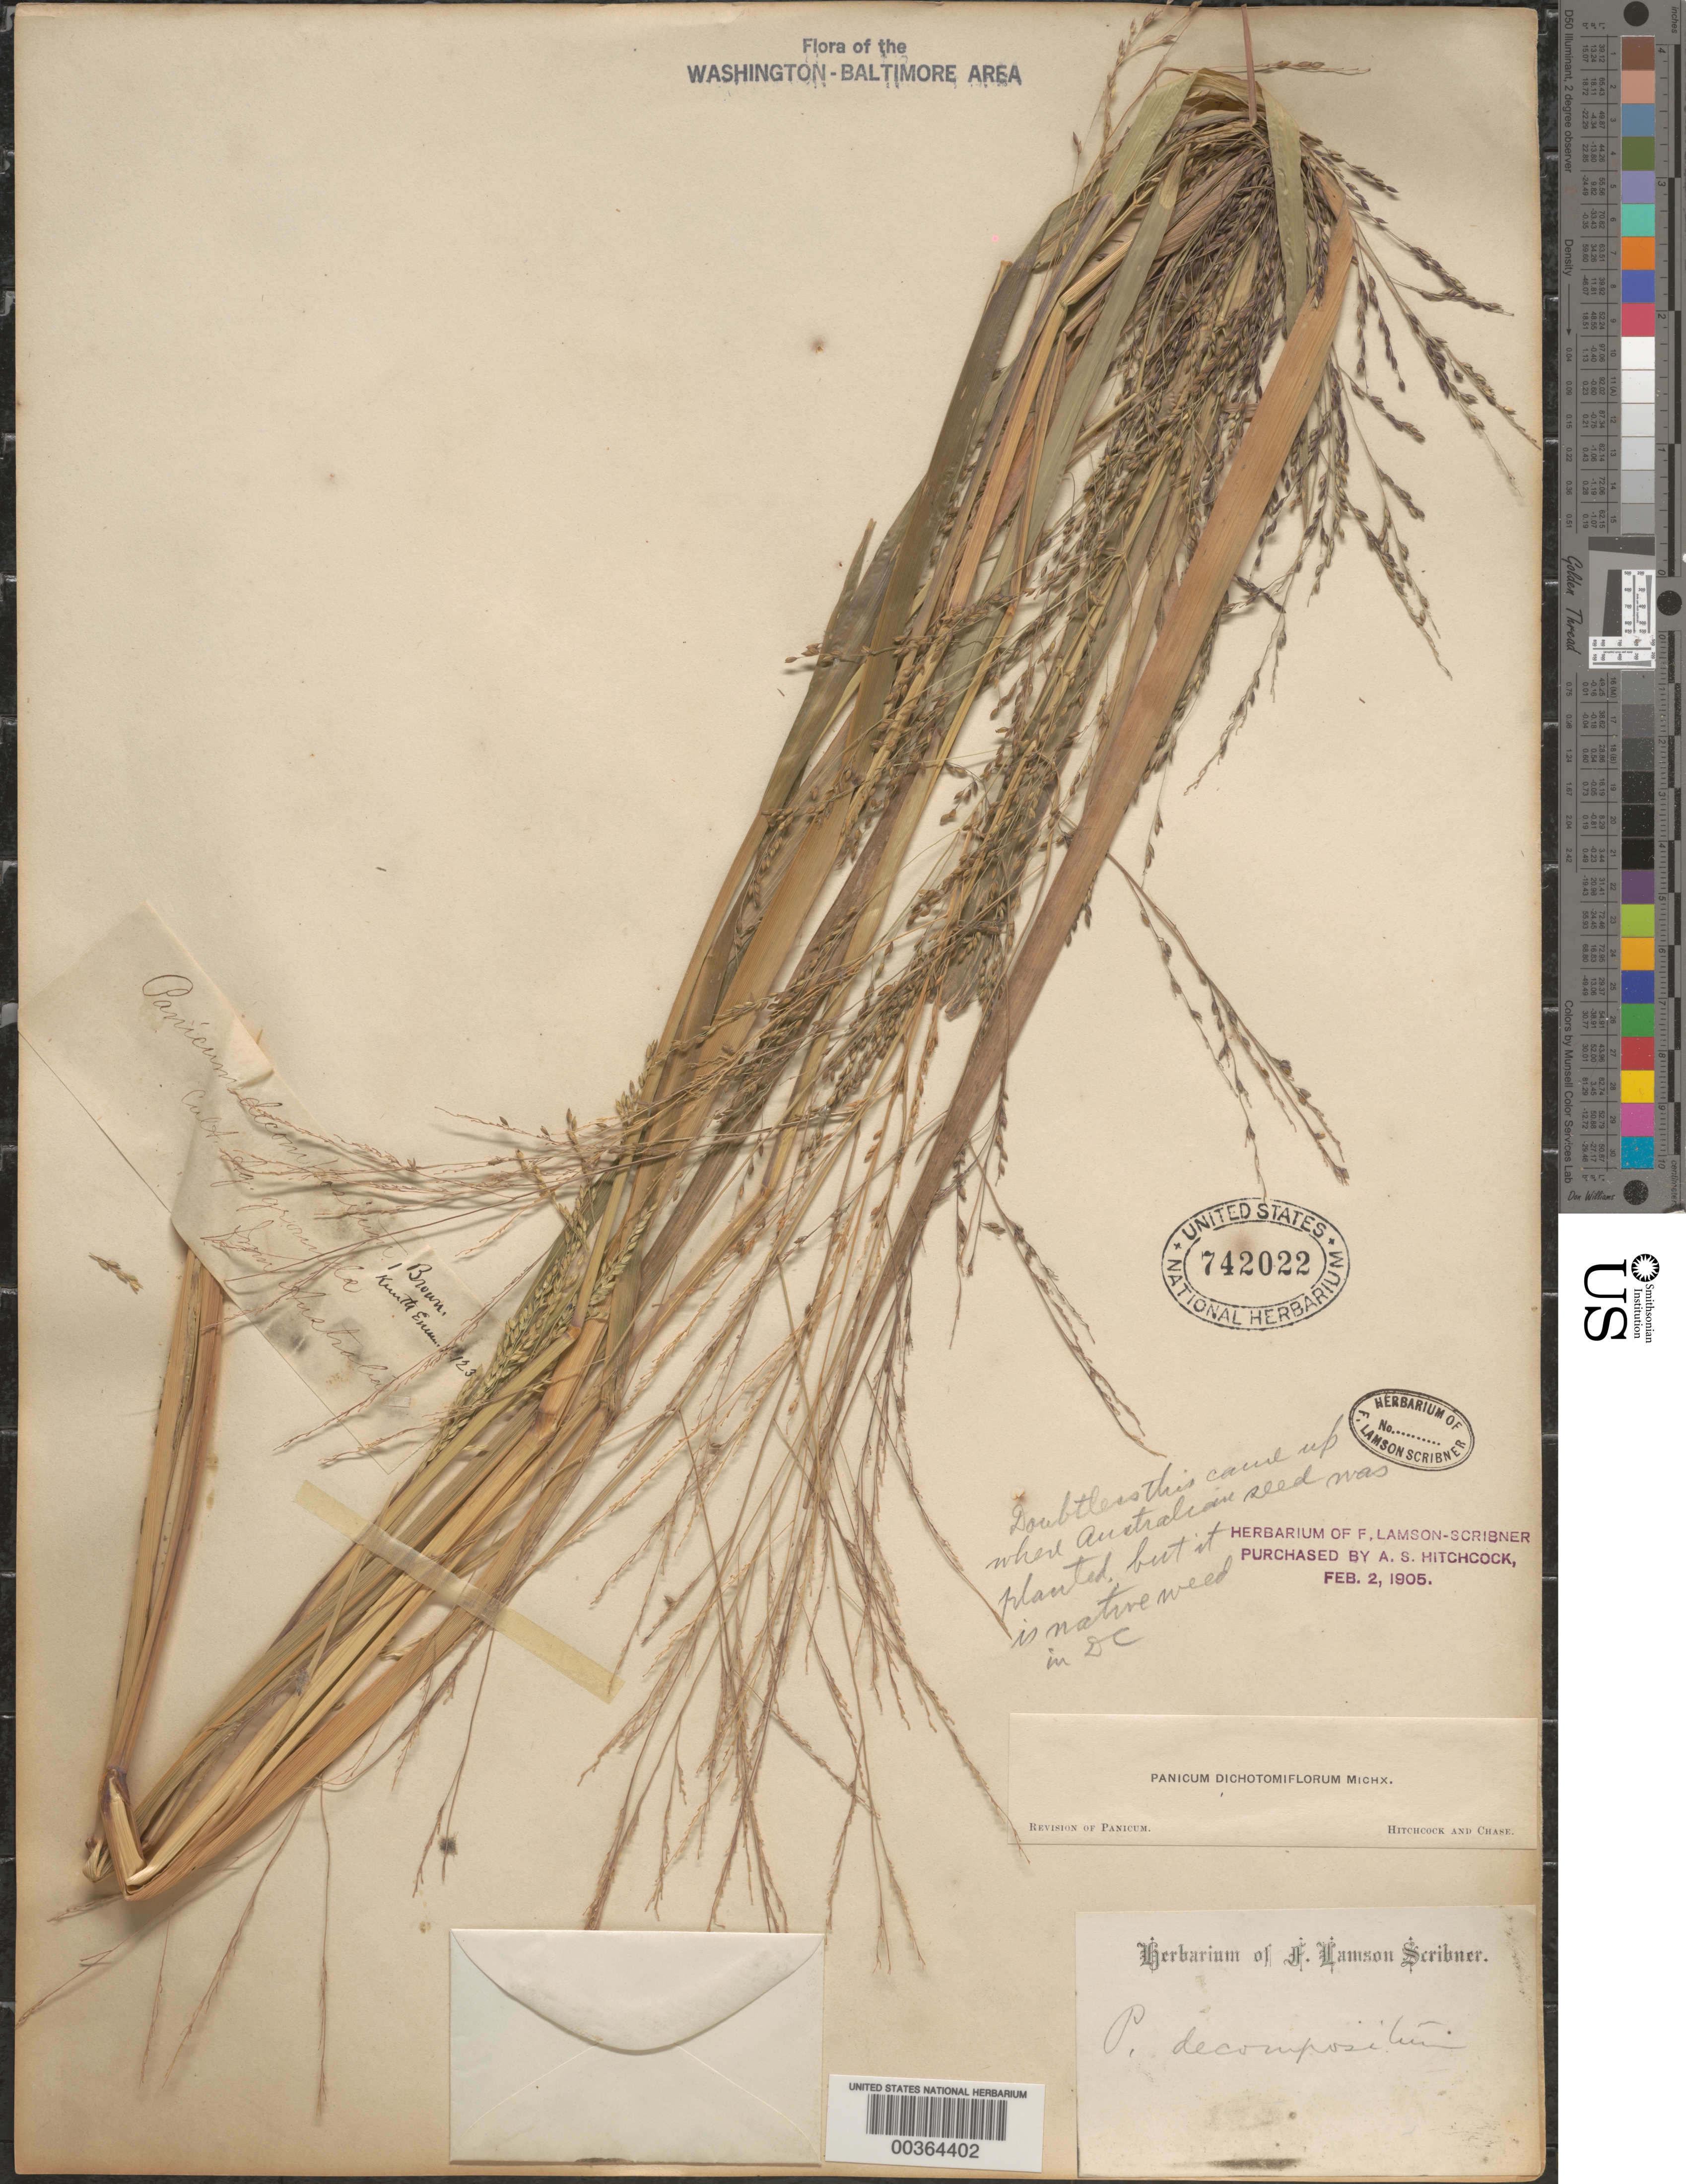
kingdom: Plantae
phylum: Tracheophyta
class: Liliopsida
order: Poales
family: Poaceae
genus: Panicum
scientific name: Panicum dichotomiflorum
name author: Michx.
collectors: F. L. Scribner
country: United States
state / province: District of Columbia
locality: Washington DC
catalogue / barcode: US 742022